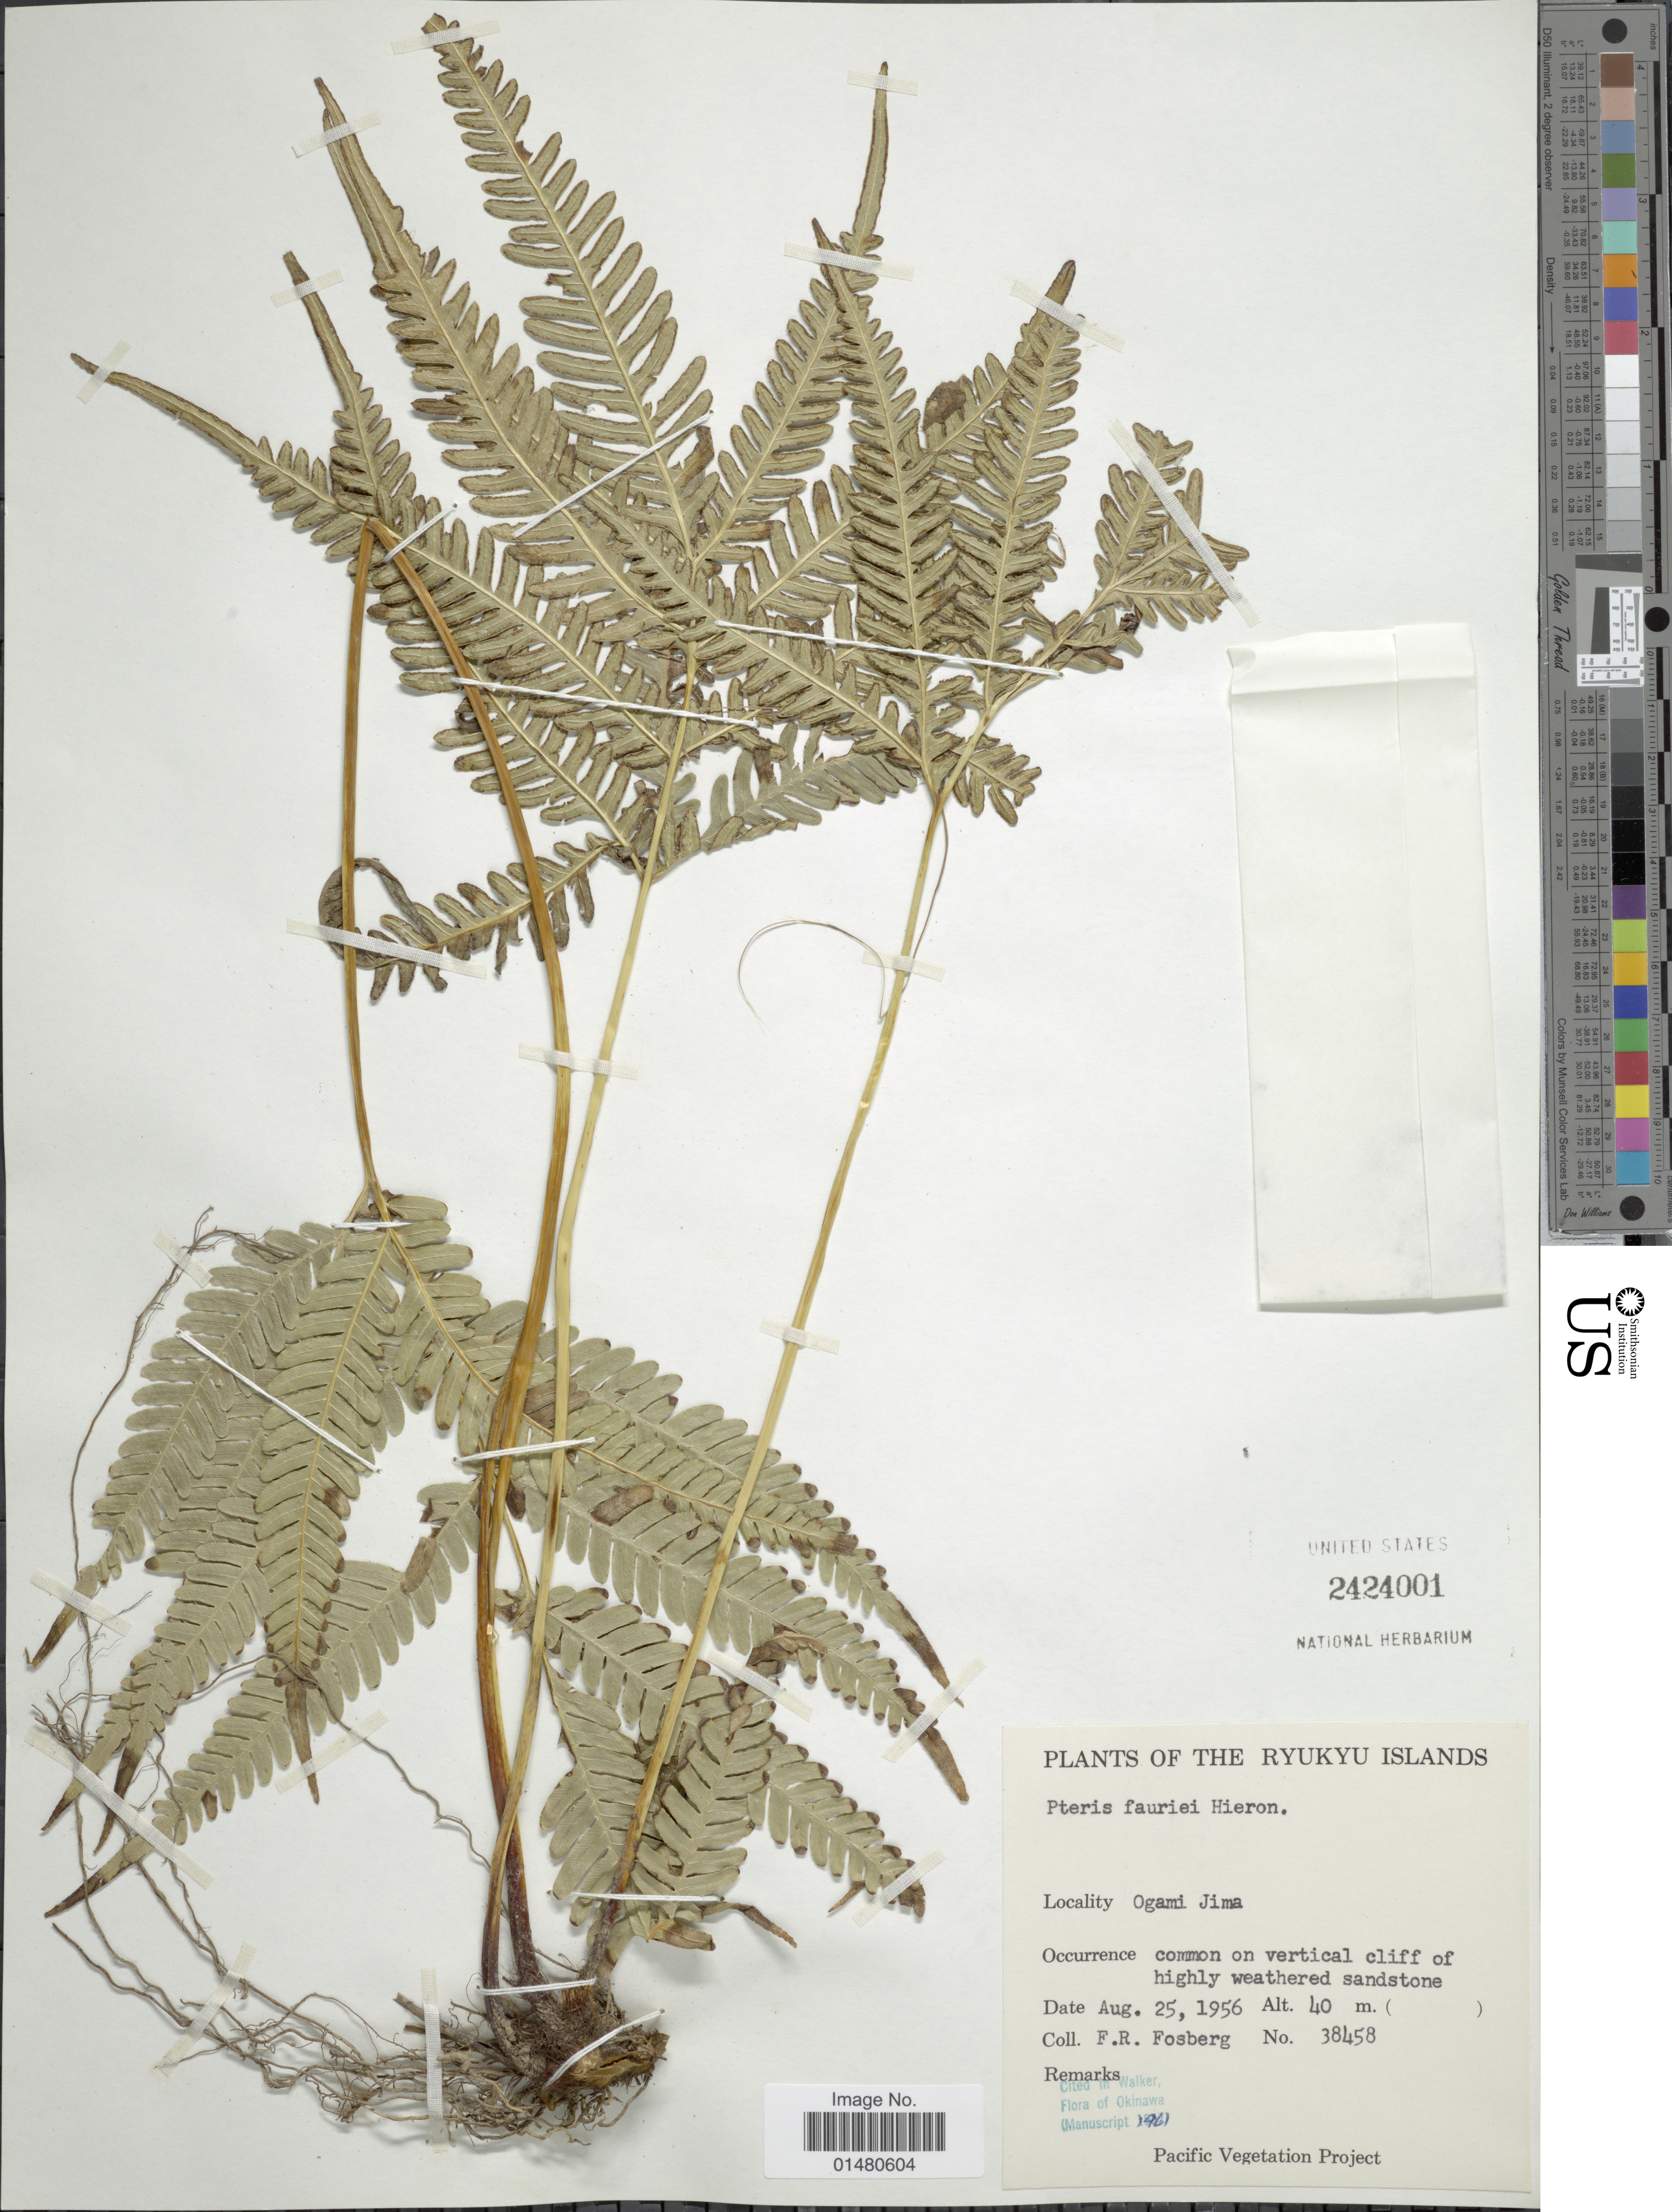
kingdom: Plantae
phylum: Tracheophyta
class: Polypodiopsida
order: Polypodiales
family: Pteridaceae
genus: Pteris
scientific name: Pteris fauriei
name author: Hieron.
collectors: F. R. Fosberg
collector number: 38458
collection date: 1956-08-25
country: Japan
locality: The Ryukyu Islands, Ogami Jima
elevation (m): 40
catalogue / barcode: US 2424001